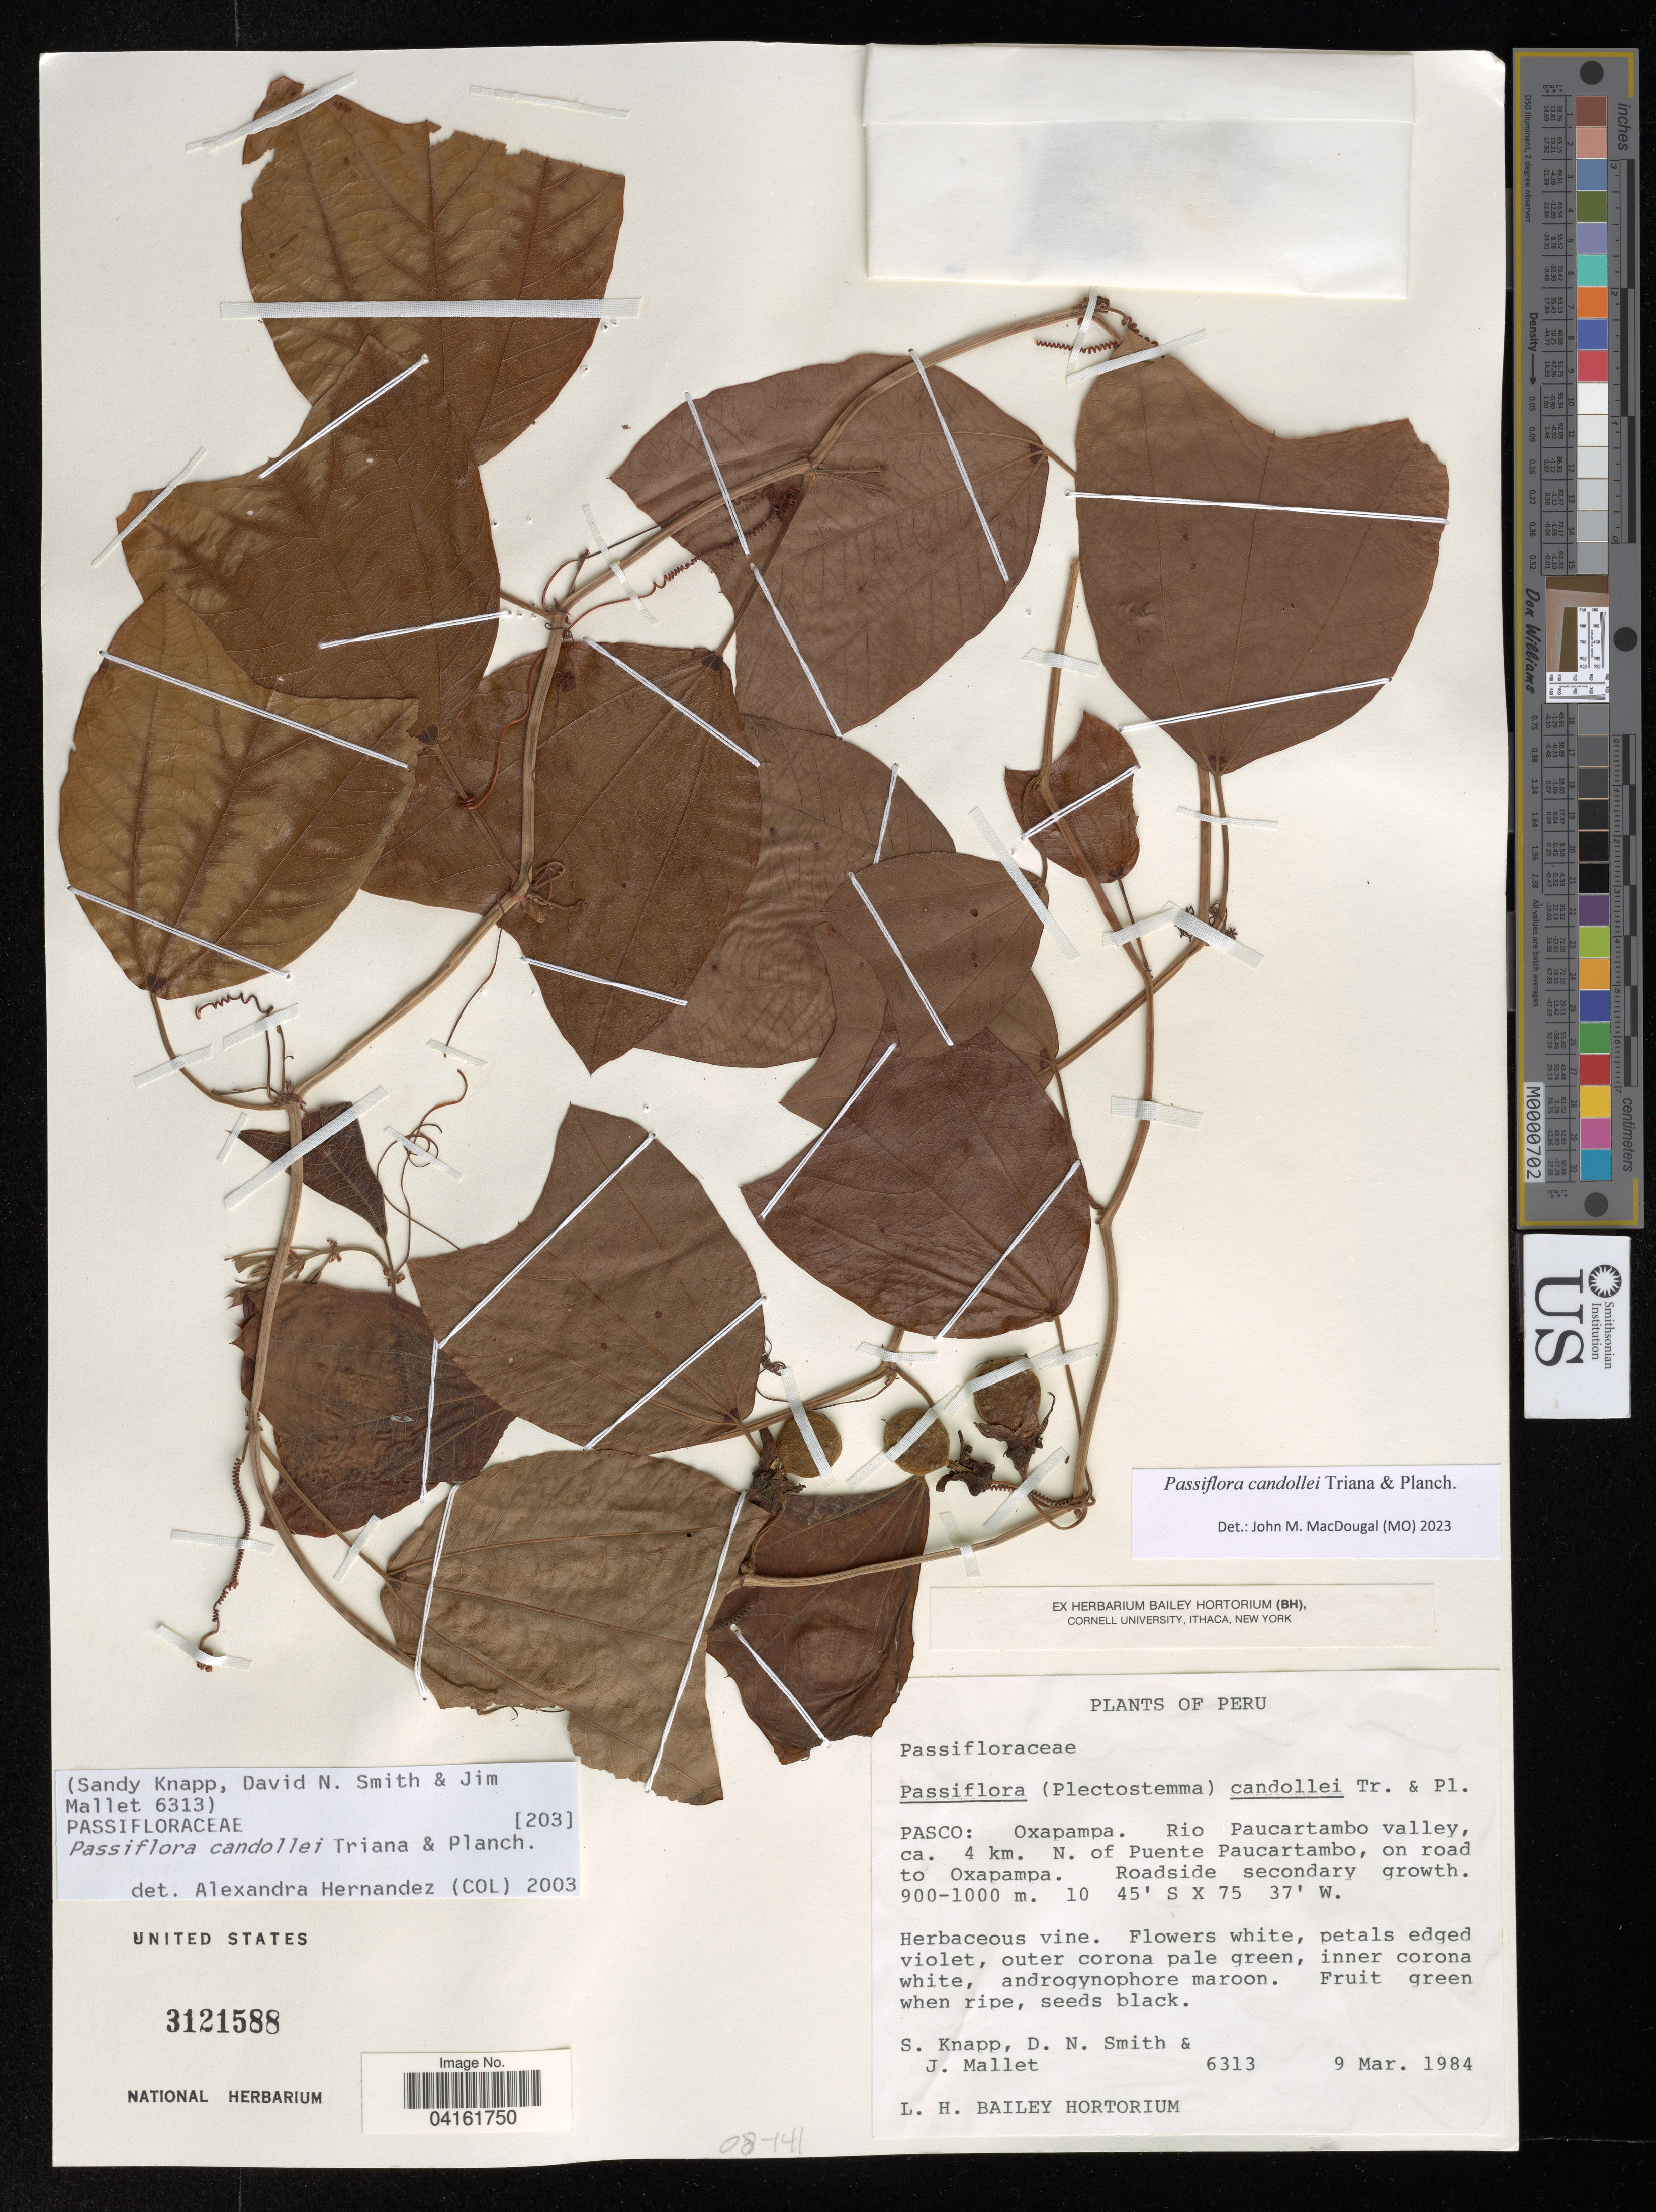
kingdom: Plantae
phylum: Tracheophyta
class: Magnoliopsida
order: Malpighiales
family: Passifloraceae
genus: Passiflora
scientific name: Passiflora candollei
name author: Triana & Planch.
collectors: S. Knapp, D. Smith & J. Mallet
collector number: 6313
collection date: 1984-03-09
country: Peru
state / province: Pasco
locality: Oxapampa. Rio Paucartambo valley, ca. 4 km. N. of Puente Paucartambo, on road to Oxapampa.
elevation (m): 900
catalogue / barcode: US 3121588